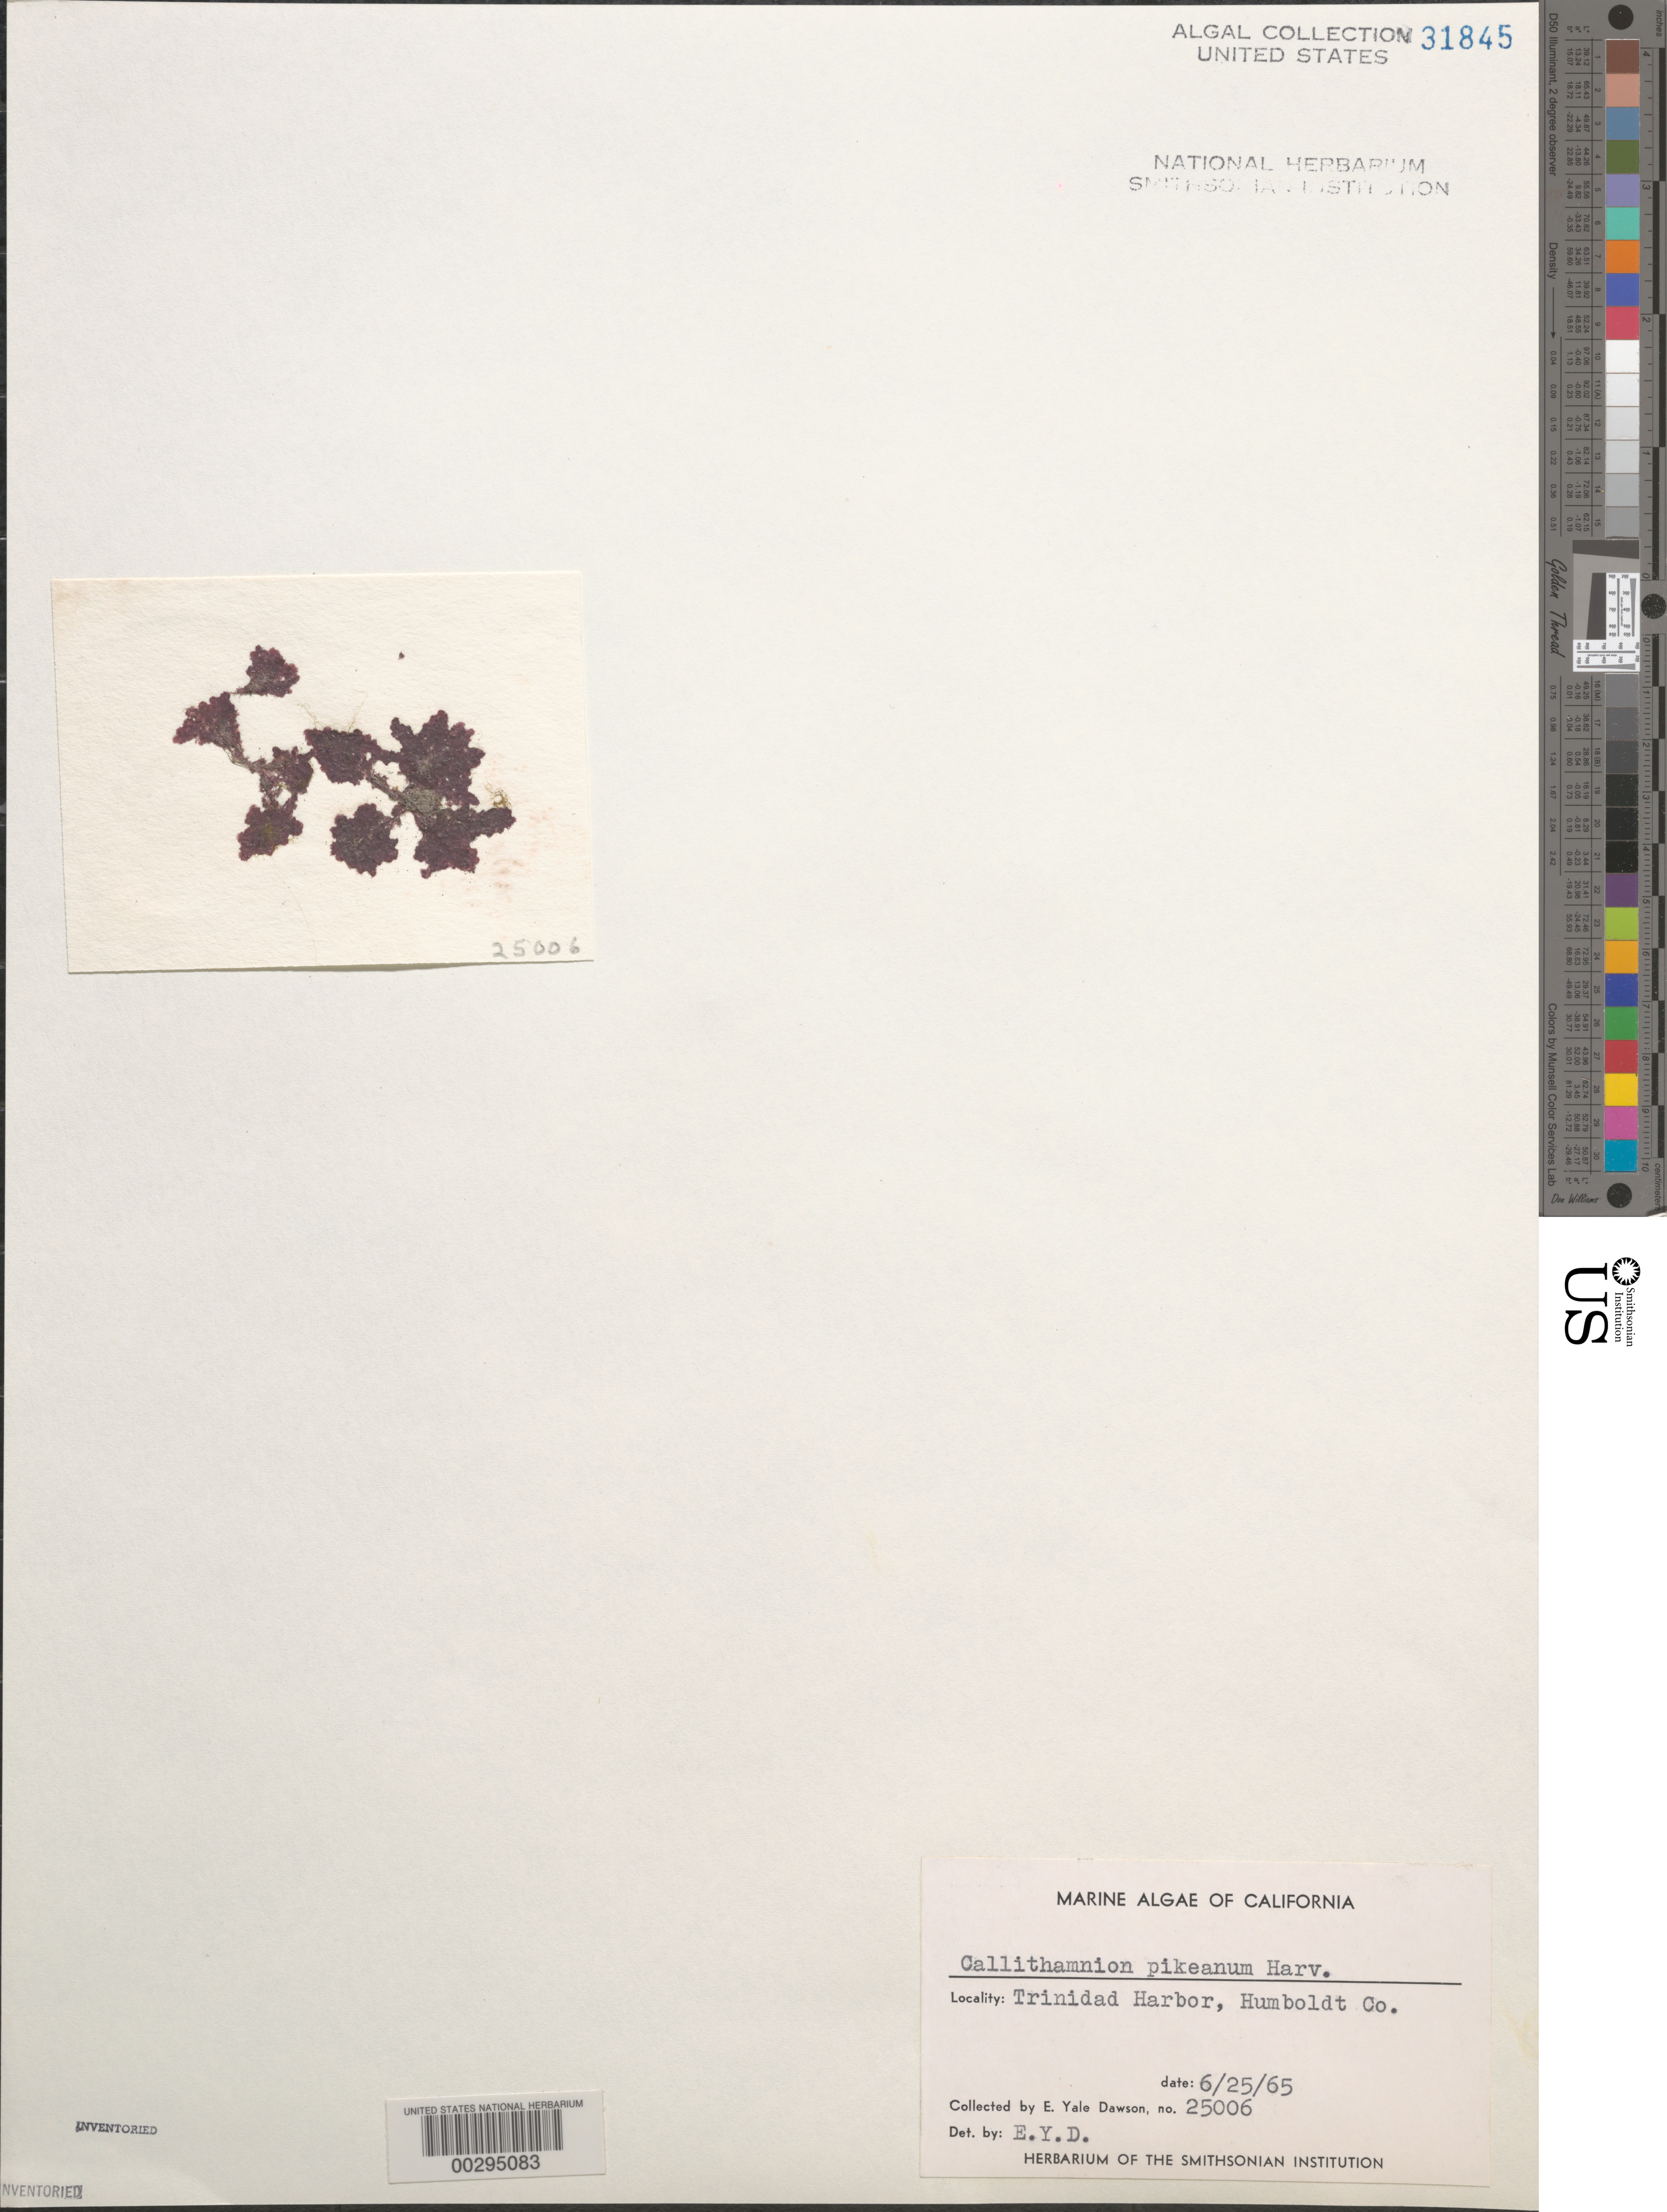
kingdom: Plantae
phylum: Rhodophyta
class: Florideophyceae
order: Ceramiales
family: Callithamniaceae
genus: Callithamnion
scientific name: Callithamnion pikeanum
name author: Harv.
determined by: Dawson, E. Y.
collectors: E. Y. Dawson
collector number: EYD 25006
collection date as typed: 25 Jun 1965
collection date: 1965-06-25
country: United States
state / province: California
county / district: Humboldt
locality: Trinidad Harbor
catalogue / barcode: US 31845